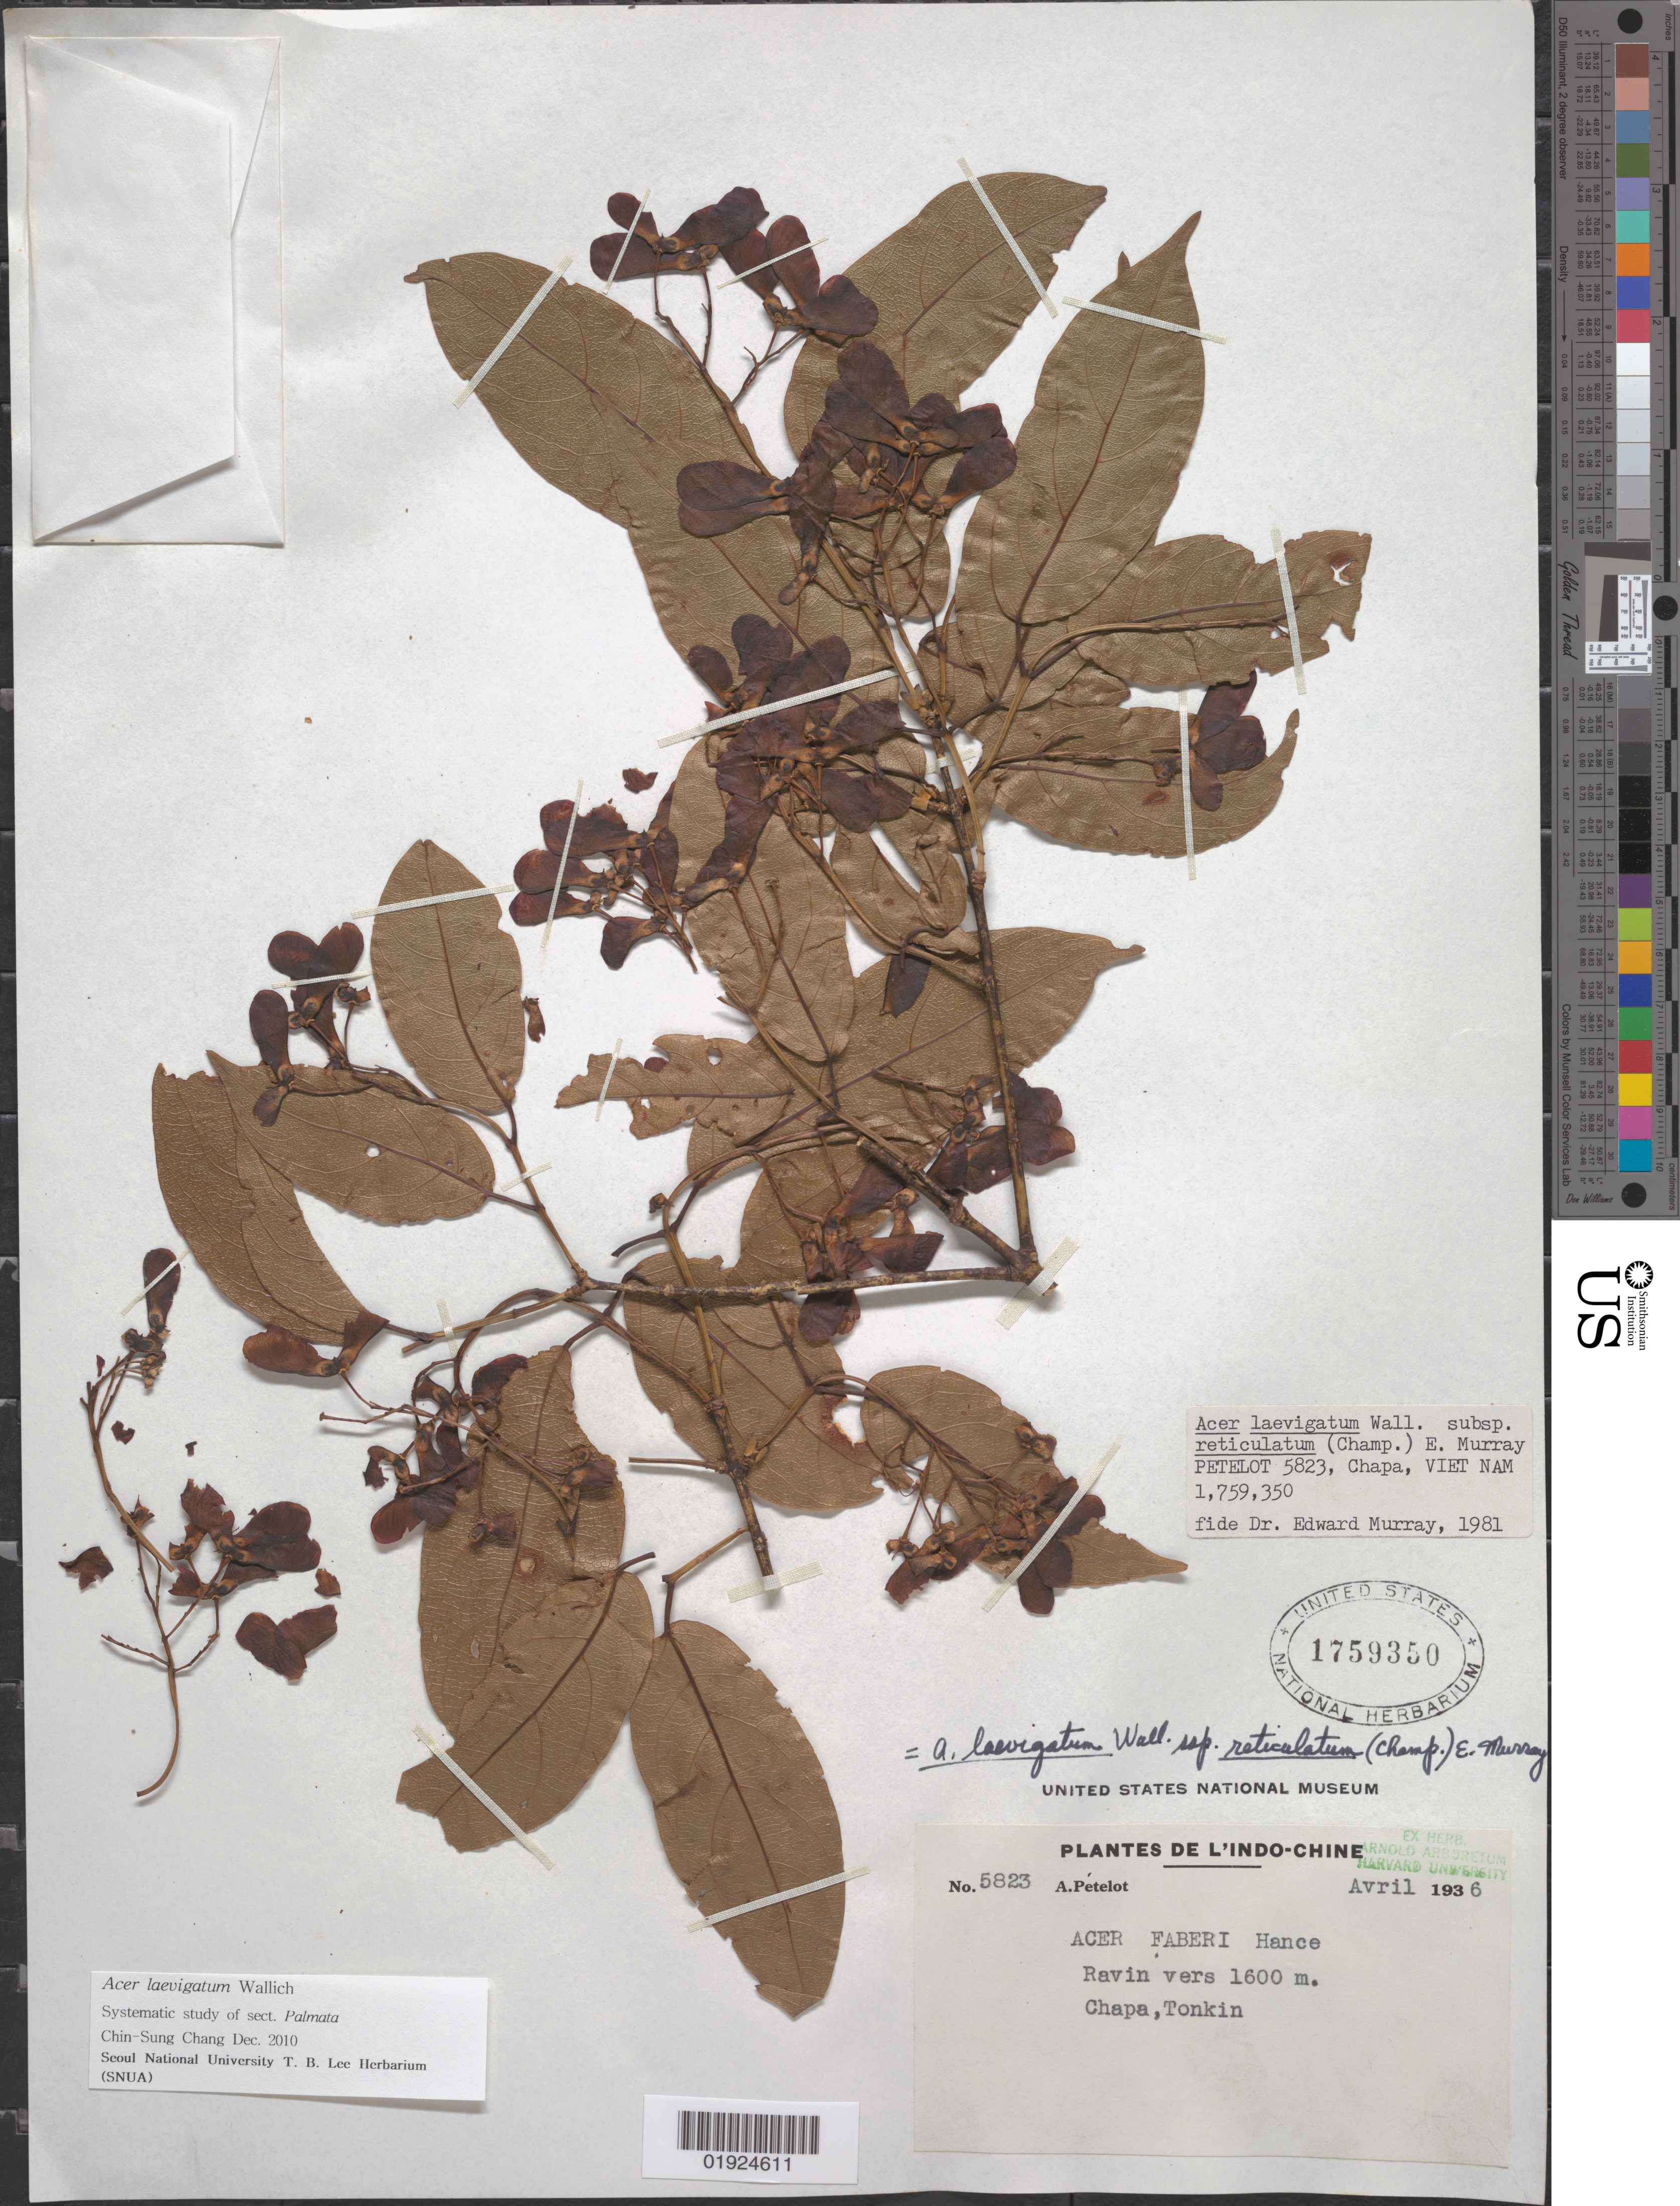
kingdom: Plantae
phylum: Tracheophyta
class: Magnoliopsida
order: Sapindales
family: Sapindaceae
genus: Acer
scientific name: Acer laevigatum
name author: Wall.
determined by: Chang, C. S., (SNUA)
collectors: P. A. Pételot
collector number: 5823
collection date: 1936-04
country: Vietnam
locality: Chapa [Lao Cai ?], Tonkin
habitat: Ravine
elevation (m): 1600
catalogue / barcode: US 1759350